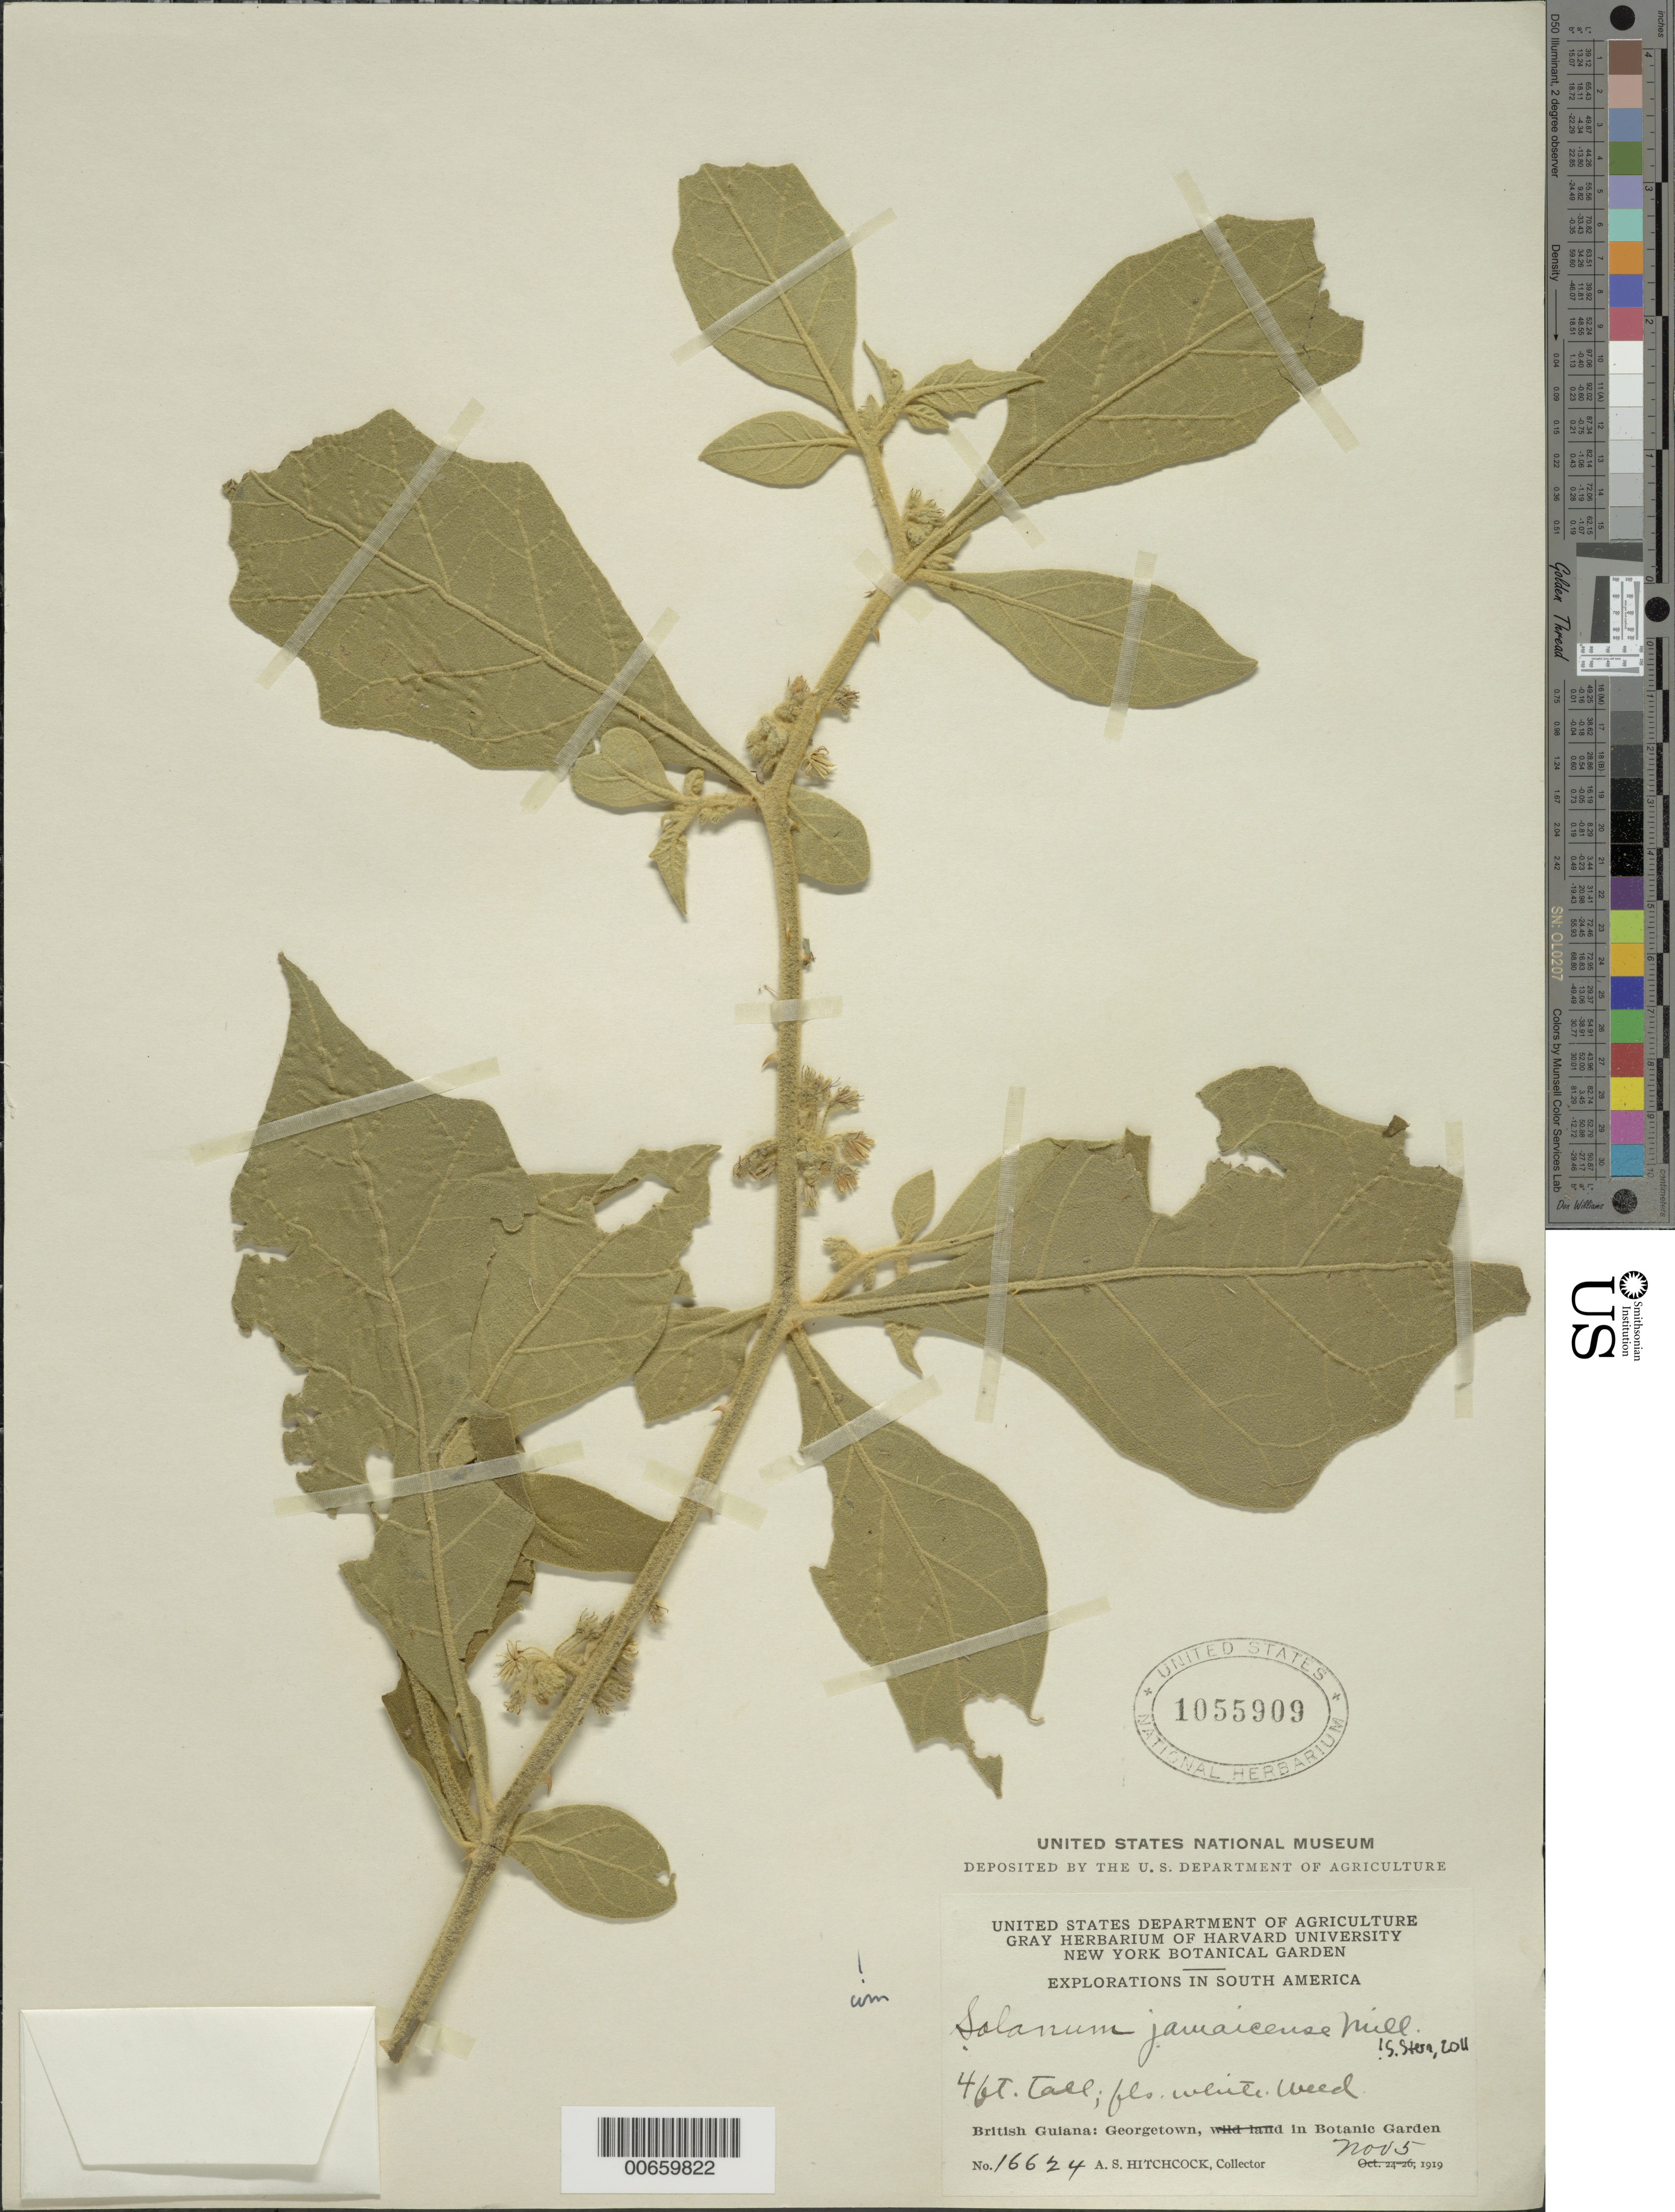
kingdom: Plantae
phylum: Tracheophyta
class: Magnoliopsida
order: Solanales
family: Solanaceae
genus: Solanum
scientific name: Solanum jamaicense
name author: Mill.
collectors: A. S. Hitchcock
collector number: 16624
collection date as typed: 11 Nov 1919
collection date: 1919-11-11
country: Guyana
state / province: Demerara-Mahaica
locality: Georgetown, Botanic Gardens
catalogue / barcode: US 1055909